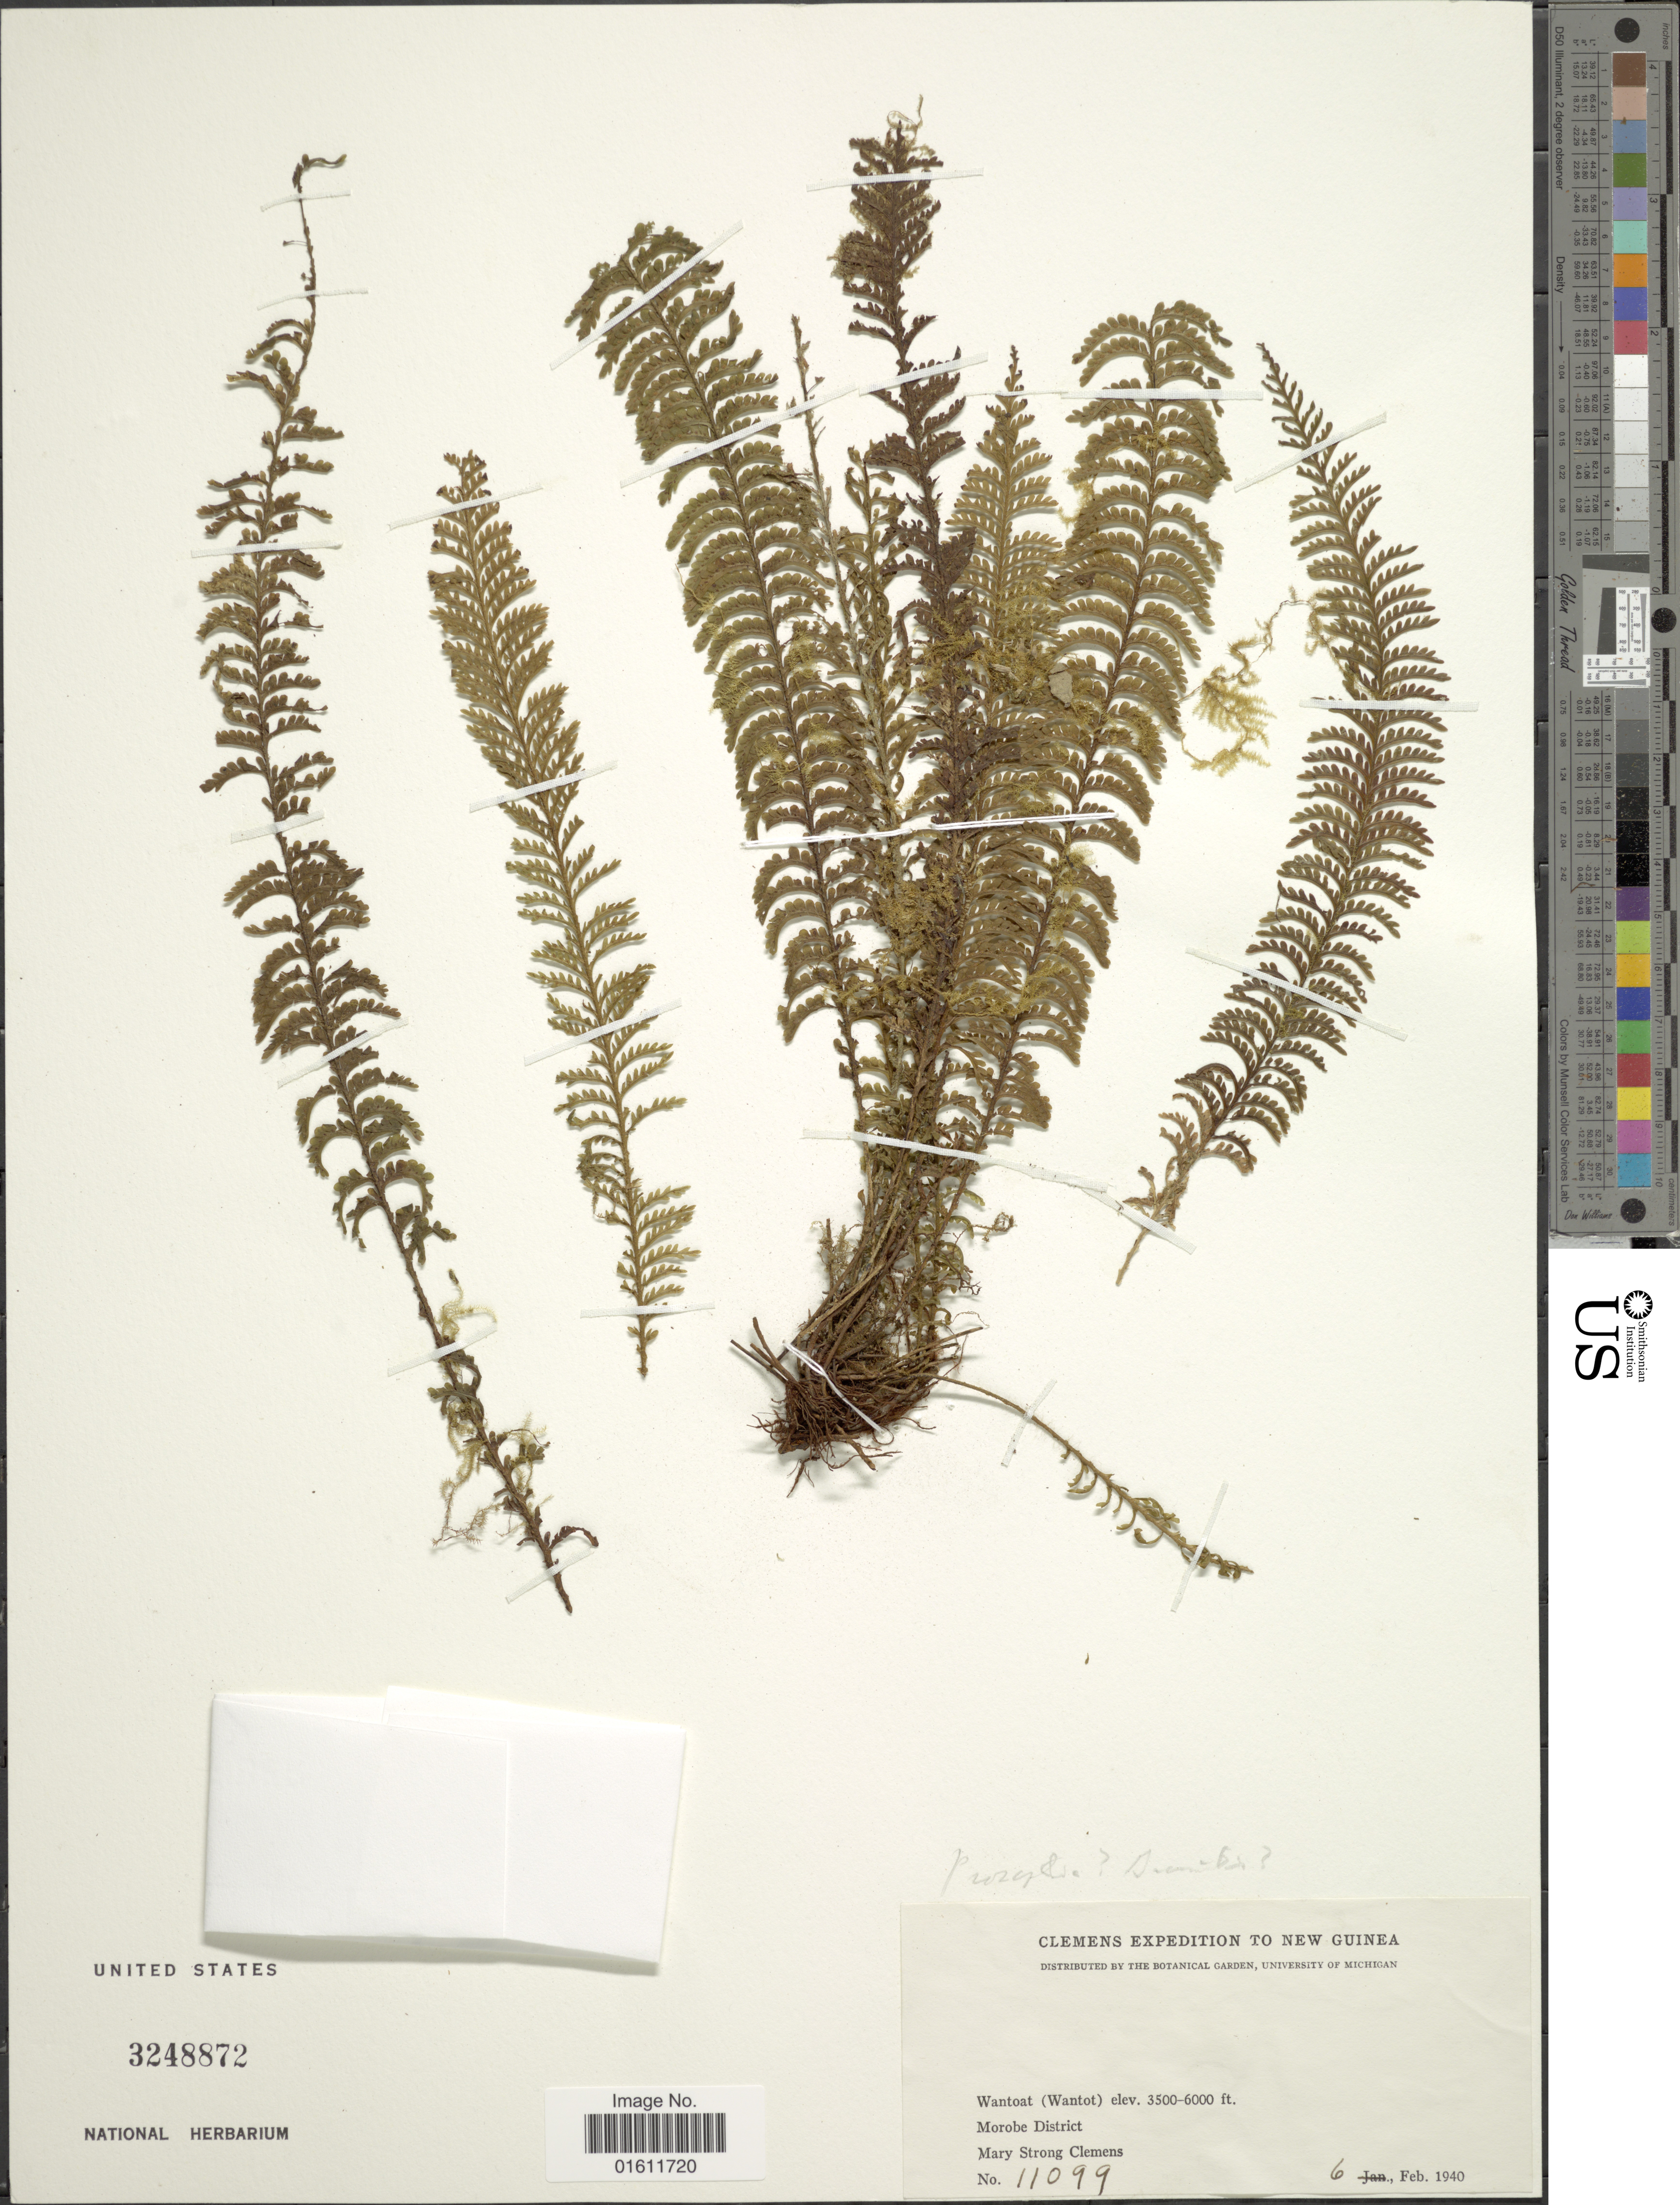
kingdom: Plantae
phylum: Tracheophyta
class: Polypodiopsida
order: Polypodiales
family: Polypodiaceae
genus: Prosaptia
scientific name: Prosaptia sp.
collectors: M. S. Clemens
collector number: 11099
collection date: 1940-02-06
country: Papua New Guinea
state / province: Morobe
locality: Wantoat (Wantot).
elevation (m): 1067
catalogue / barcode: US 3248872